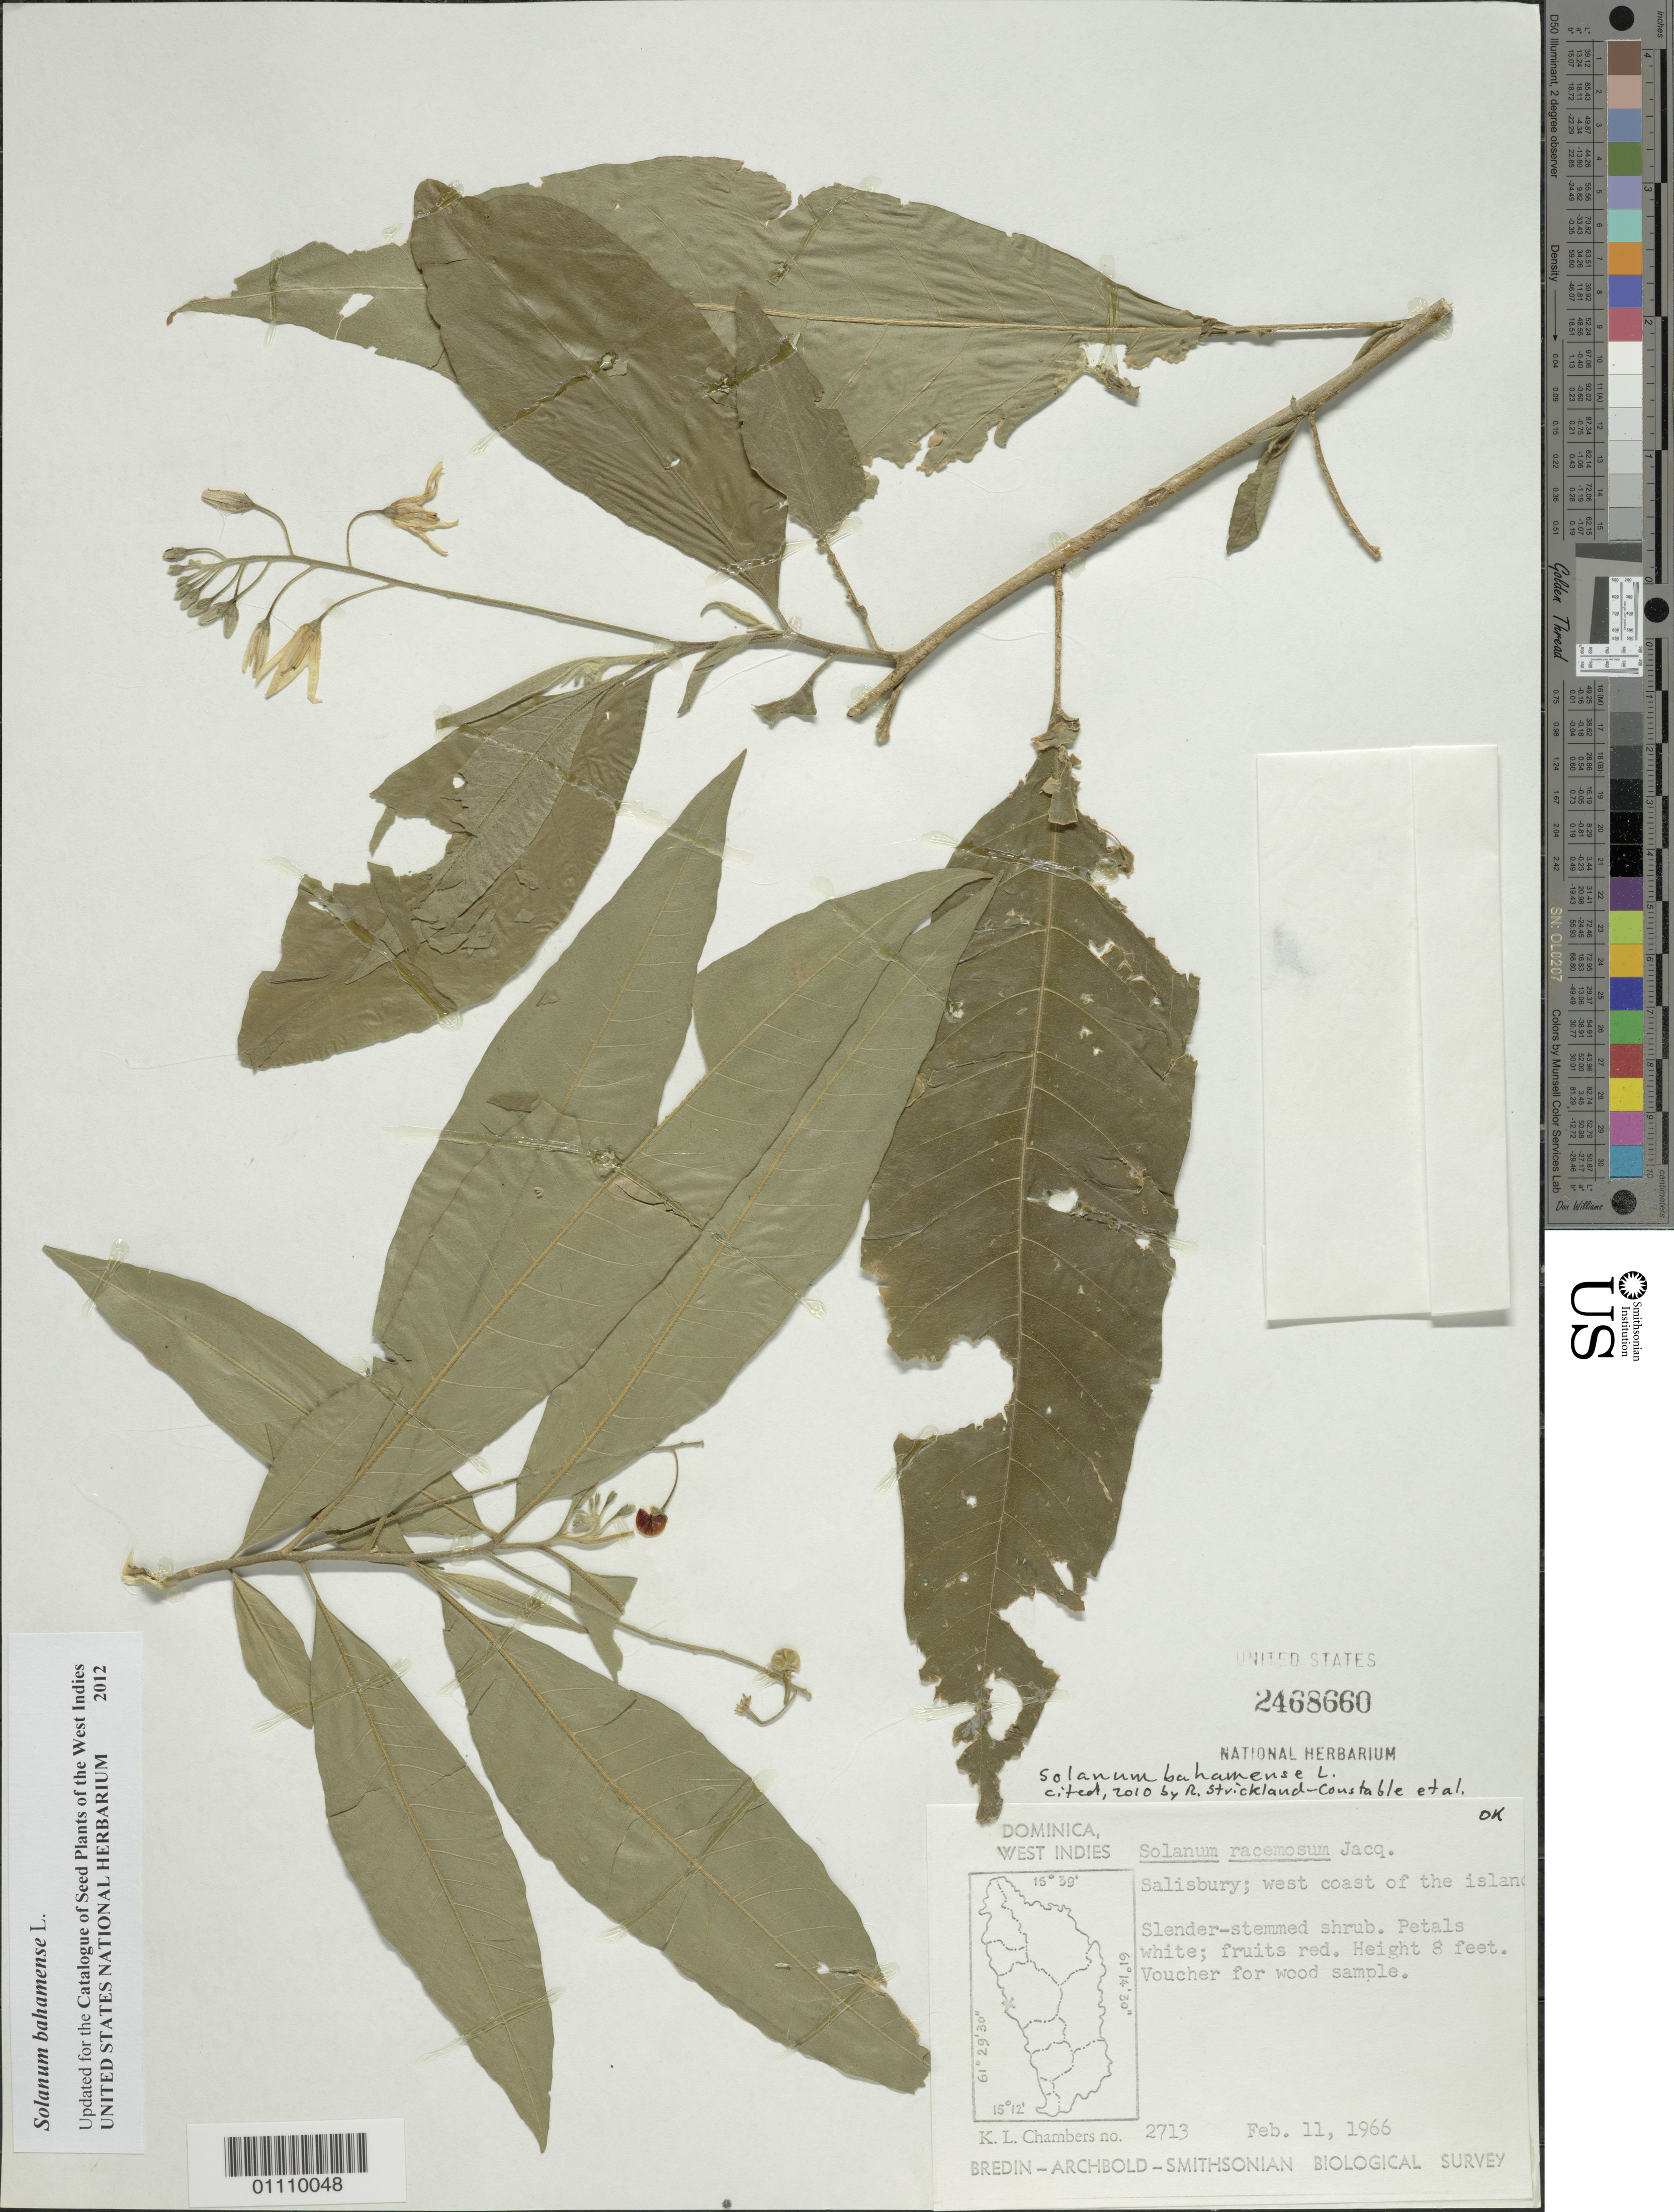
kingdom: Plantae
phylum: Tracheophyta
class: Magnoliopsida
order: Solanales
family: Solanaceae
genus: Solanum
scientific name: Solanum bahamense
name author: L.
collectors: K. L. Chambers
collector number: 2713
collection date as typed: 11 Feb 1966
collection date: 1966-02-11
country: Dominica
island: Dominica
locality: Salisbury, W coast of island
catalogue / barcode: US 2468660